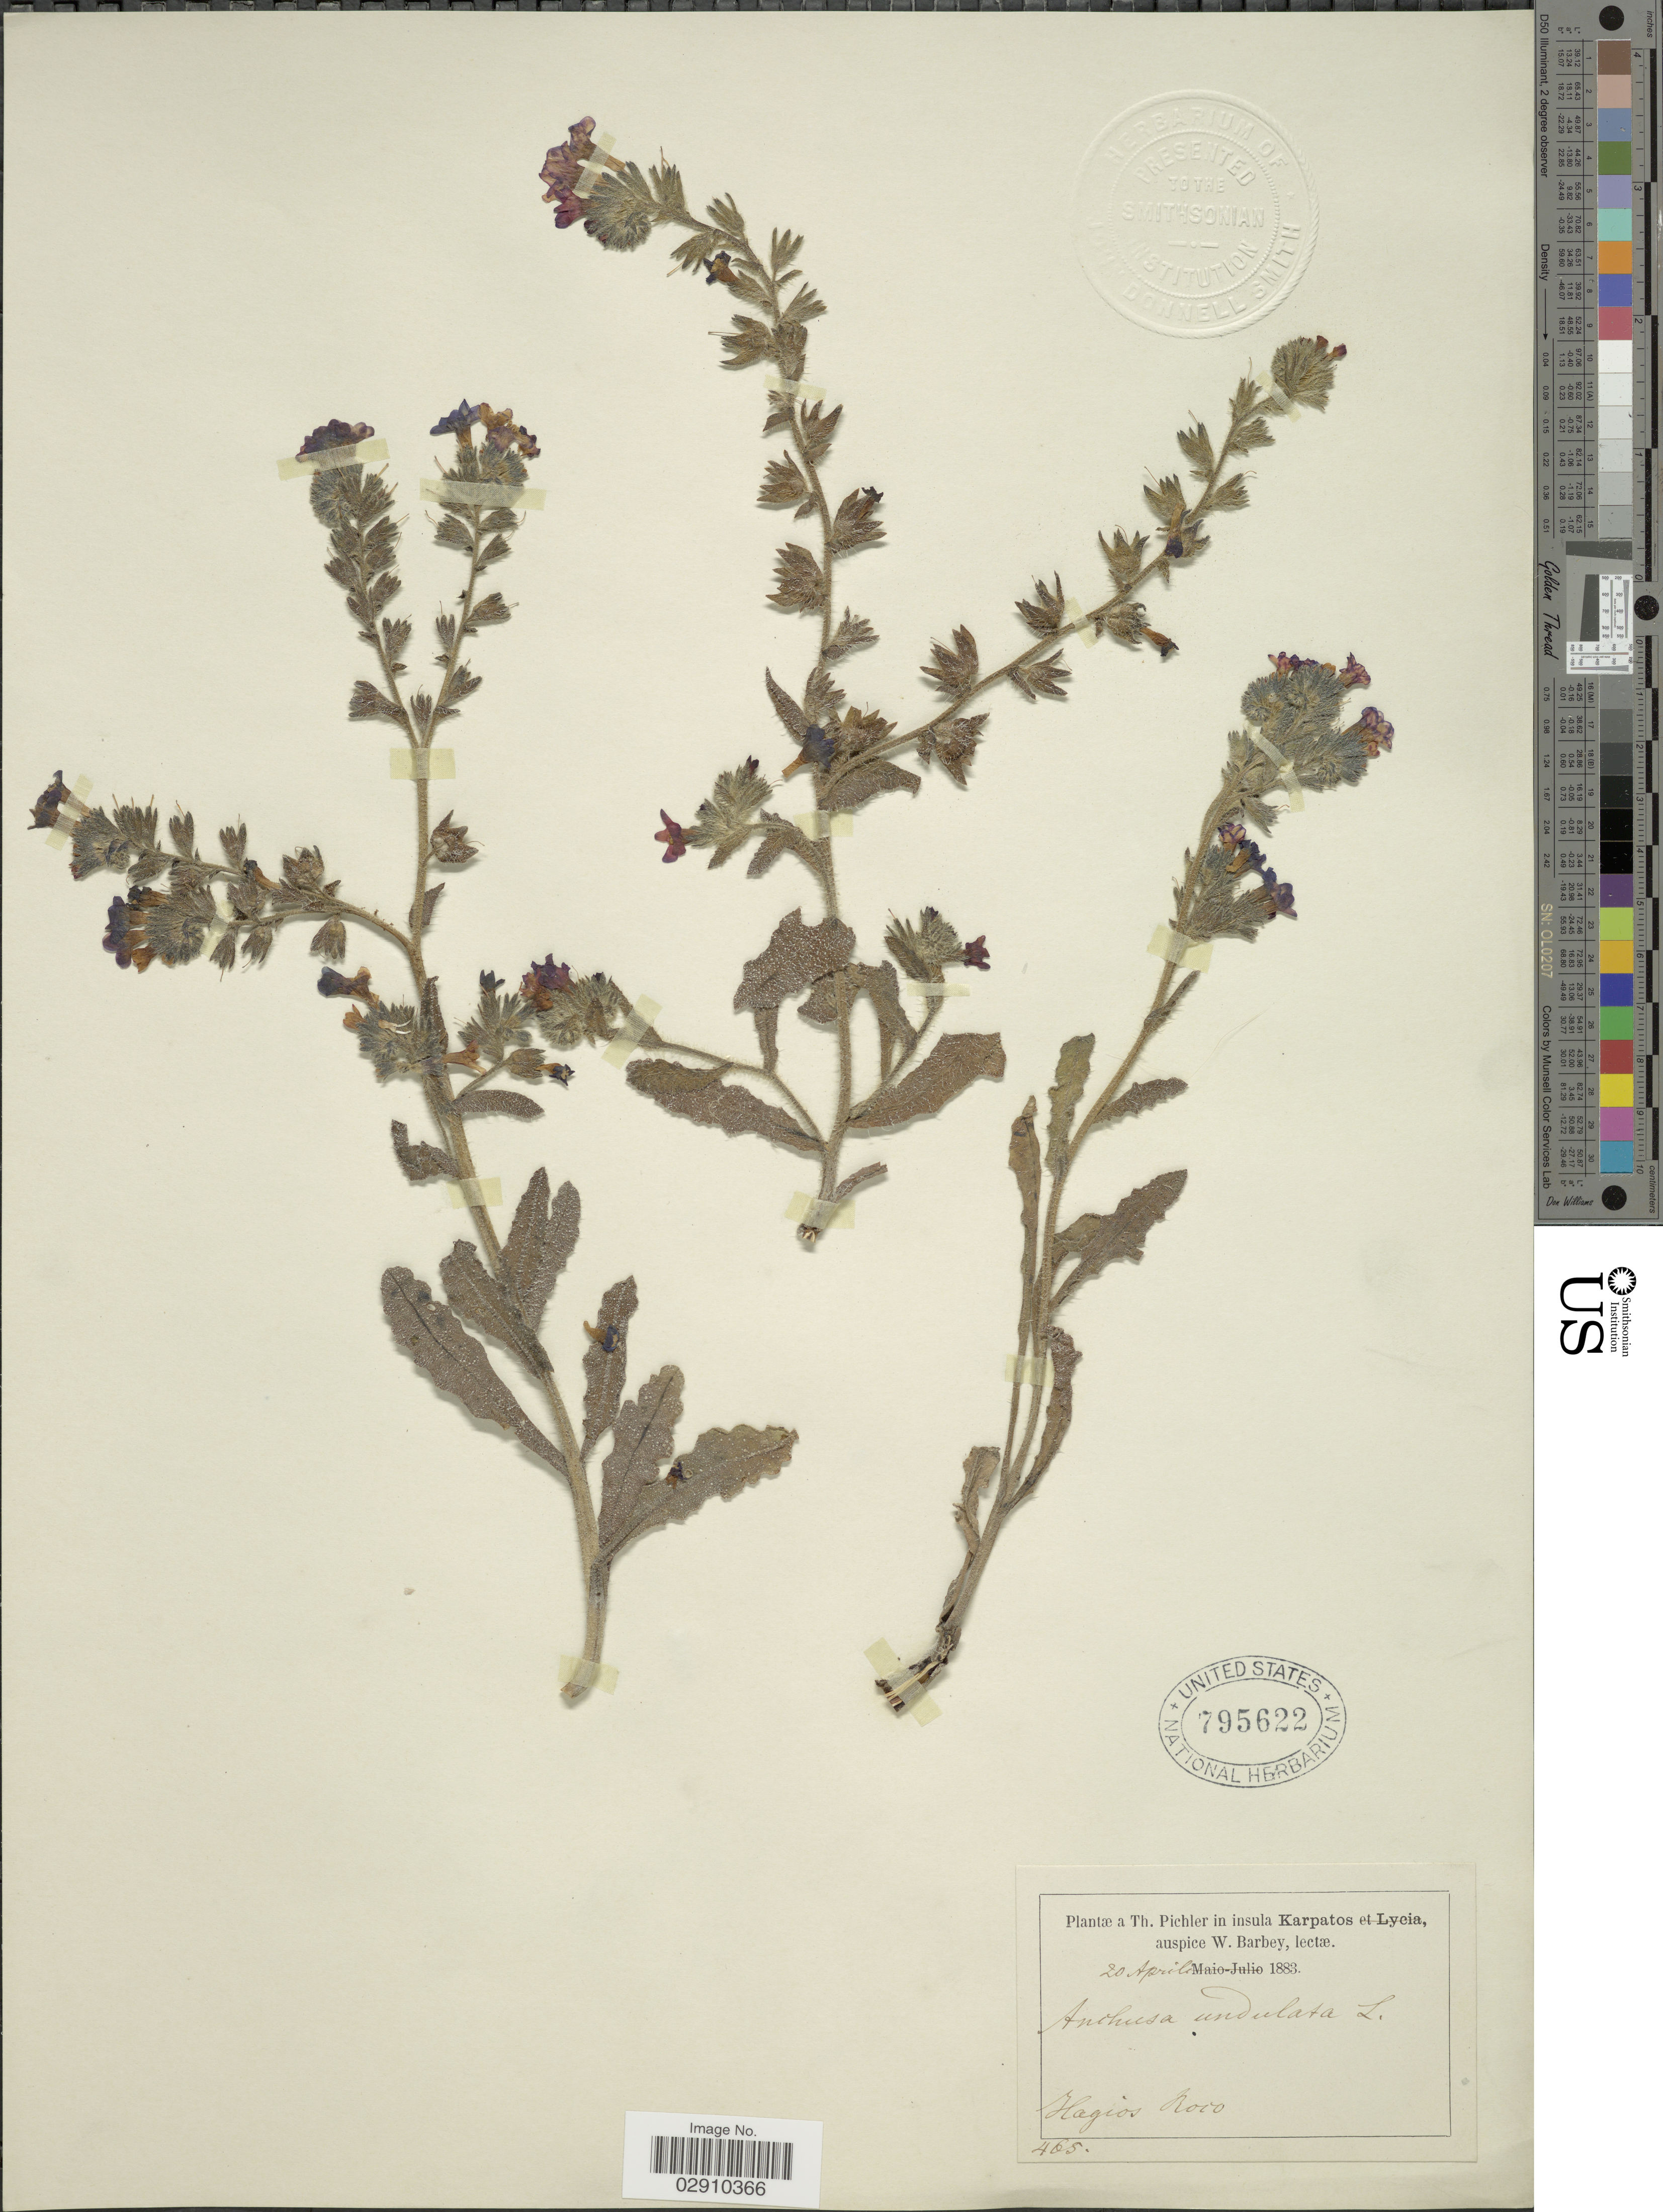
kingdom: Plantae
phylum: Tracheophyta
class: Magnoliopsida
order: Boraginales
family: Boraginaceae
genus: Anchusa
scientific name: Anchusa undulata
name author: L.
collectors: T. Pichler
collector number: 465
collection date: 1883-04-20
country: Greece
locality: Insula Karpatos. Hagios Roco.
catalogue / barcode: US 795622